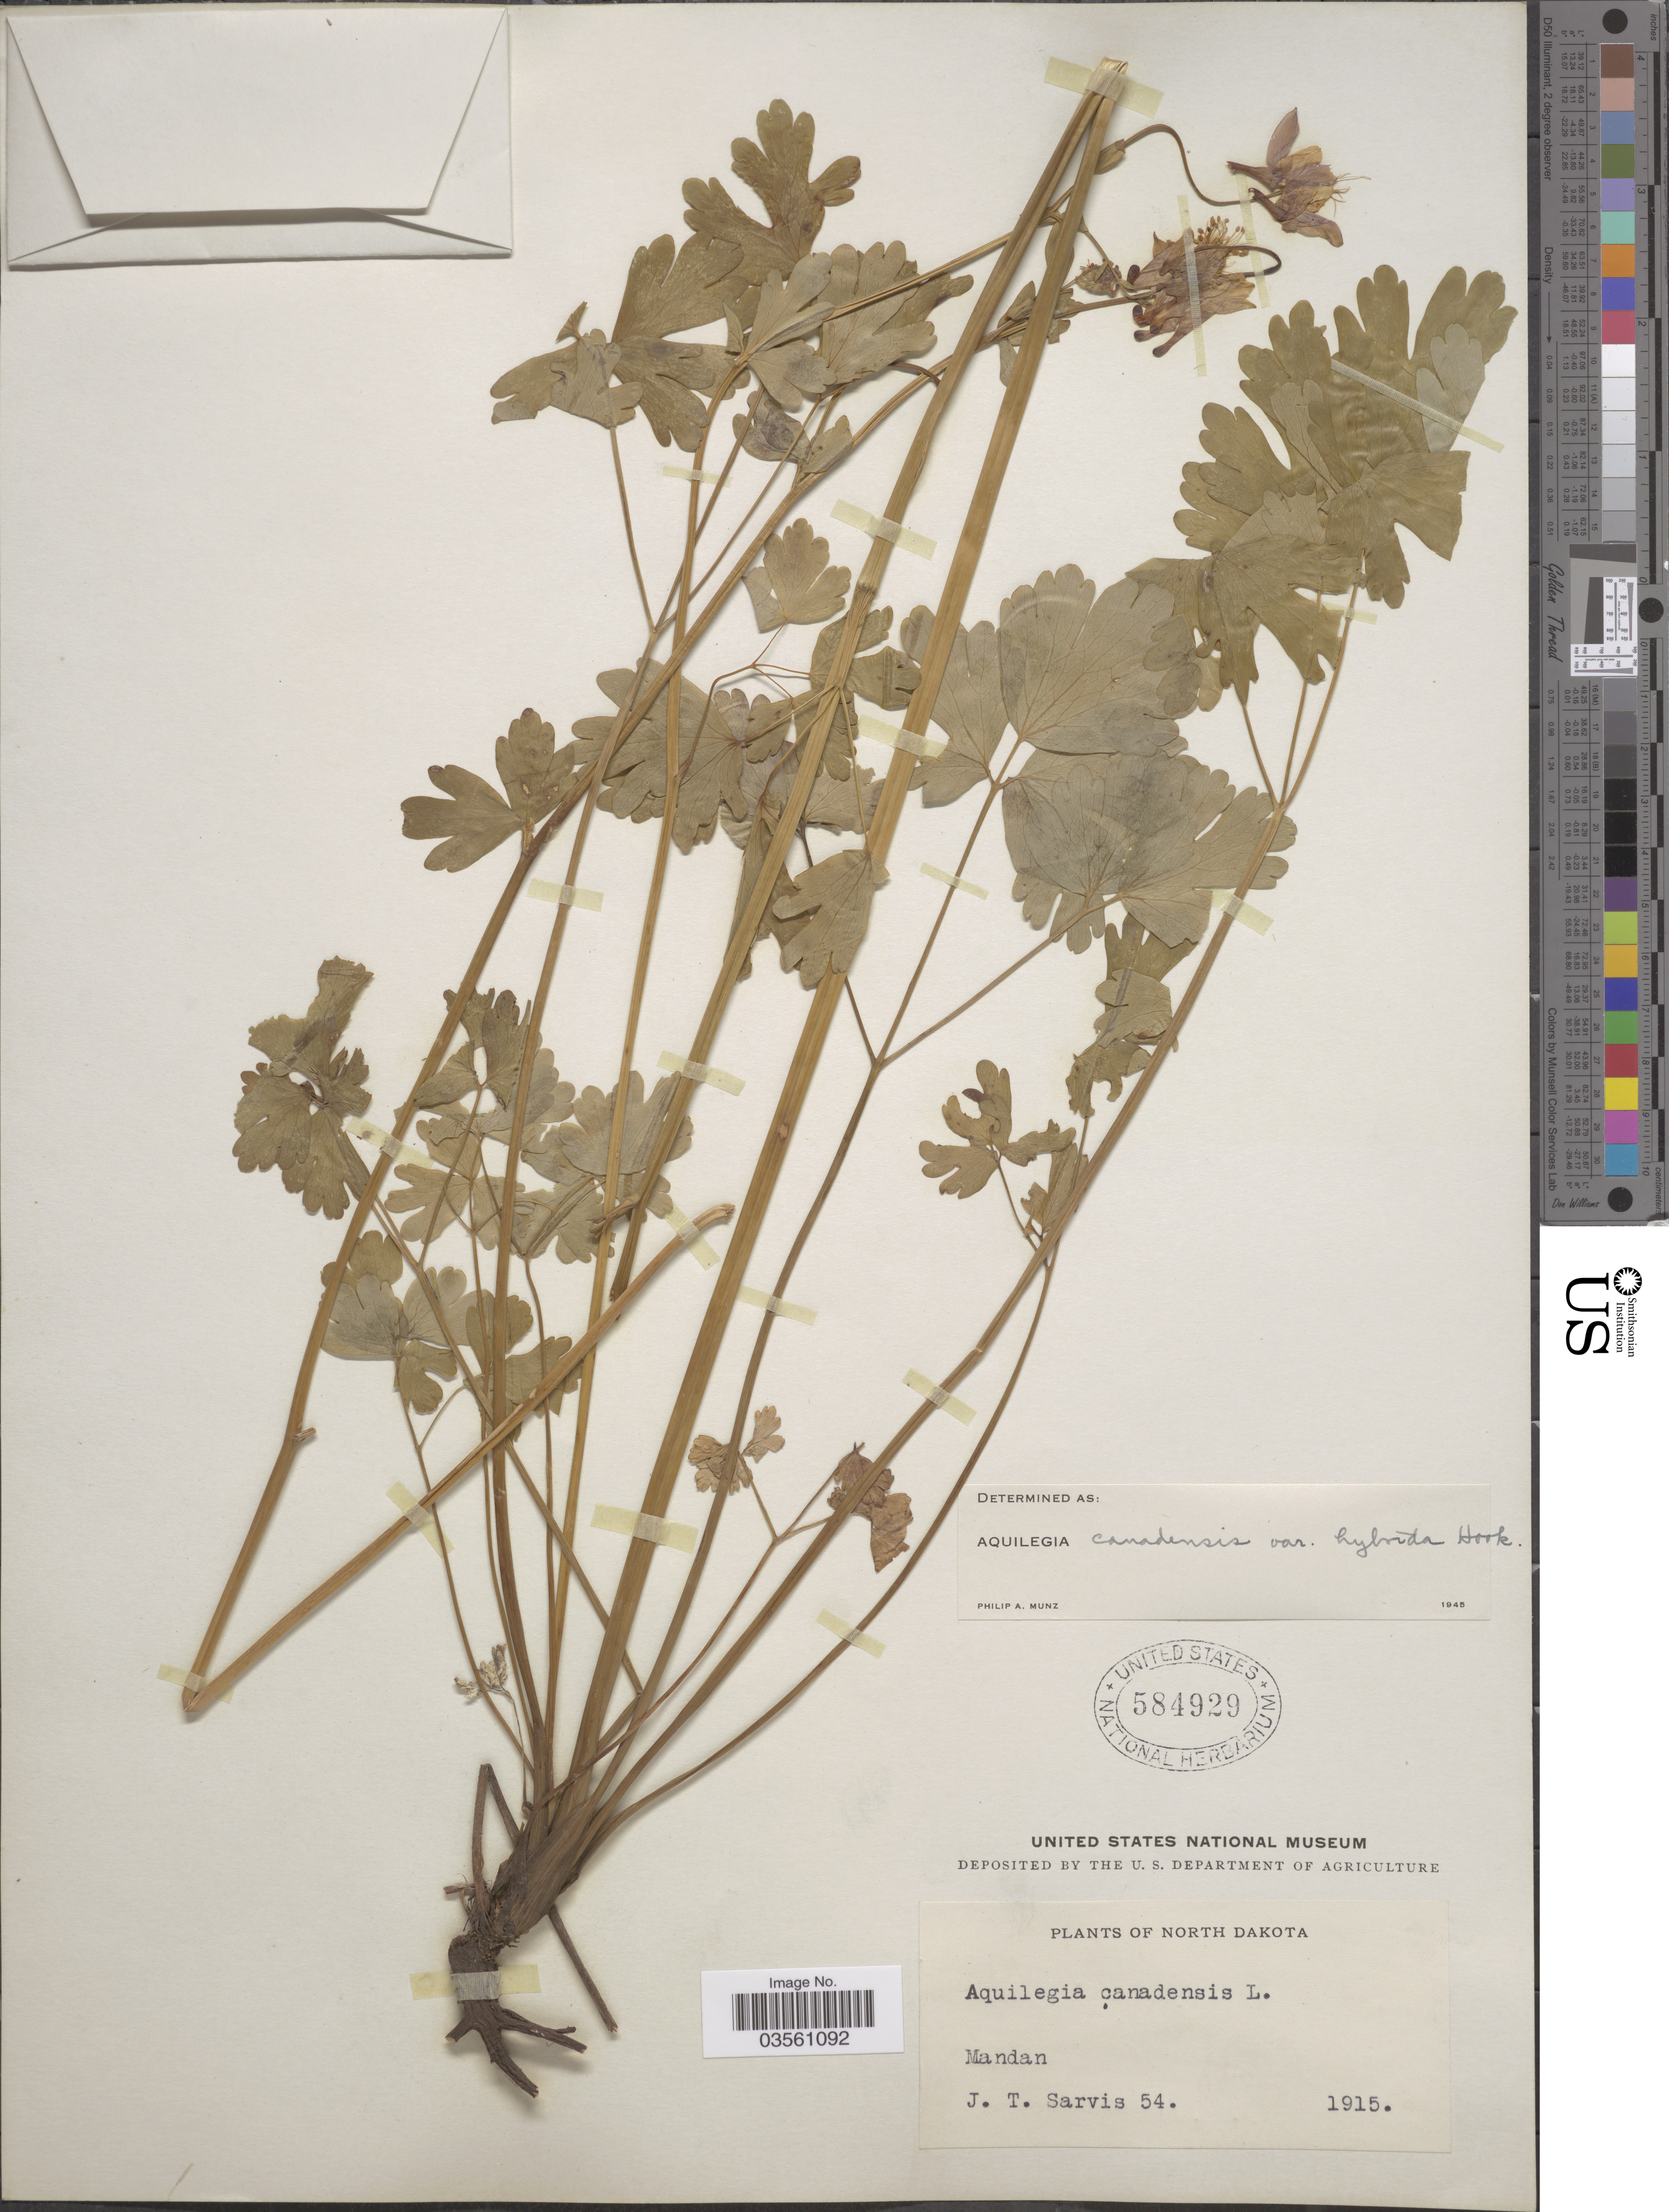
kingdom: Plantae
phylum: Tracheophyta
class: Magnoliopsida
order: Ranunculales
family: Ranunculaceae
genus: Aquilegia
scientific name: Aquilegia canadensis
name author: L.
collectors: J. Sarvis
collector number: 54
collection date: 1915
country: United States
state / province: North Dakota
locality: Mandan.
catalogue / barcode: US 584929